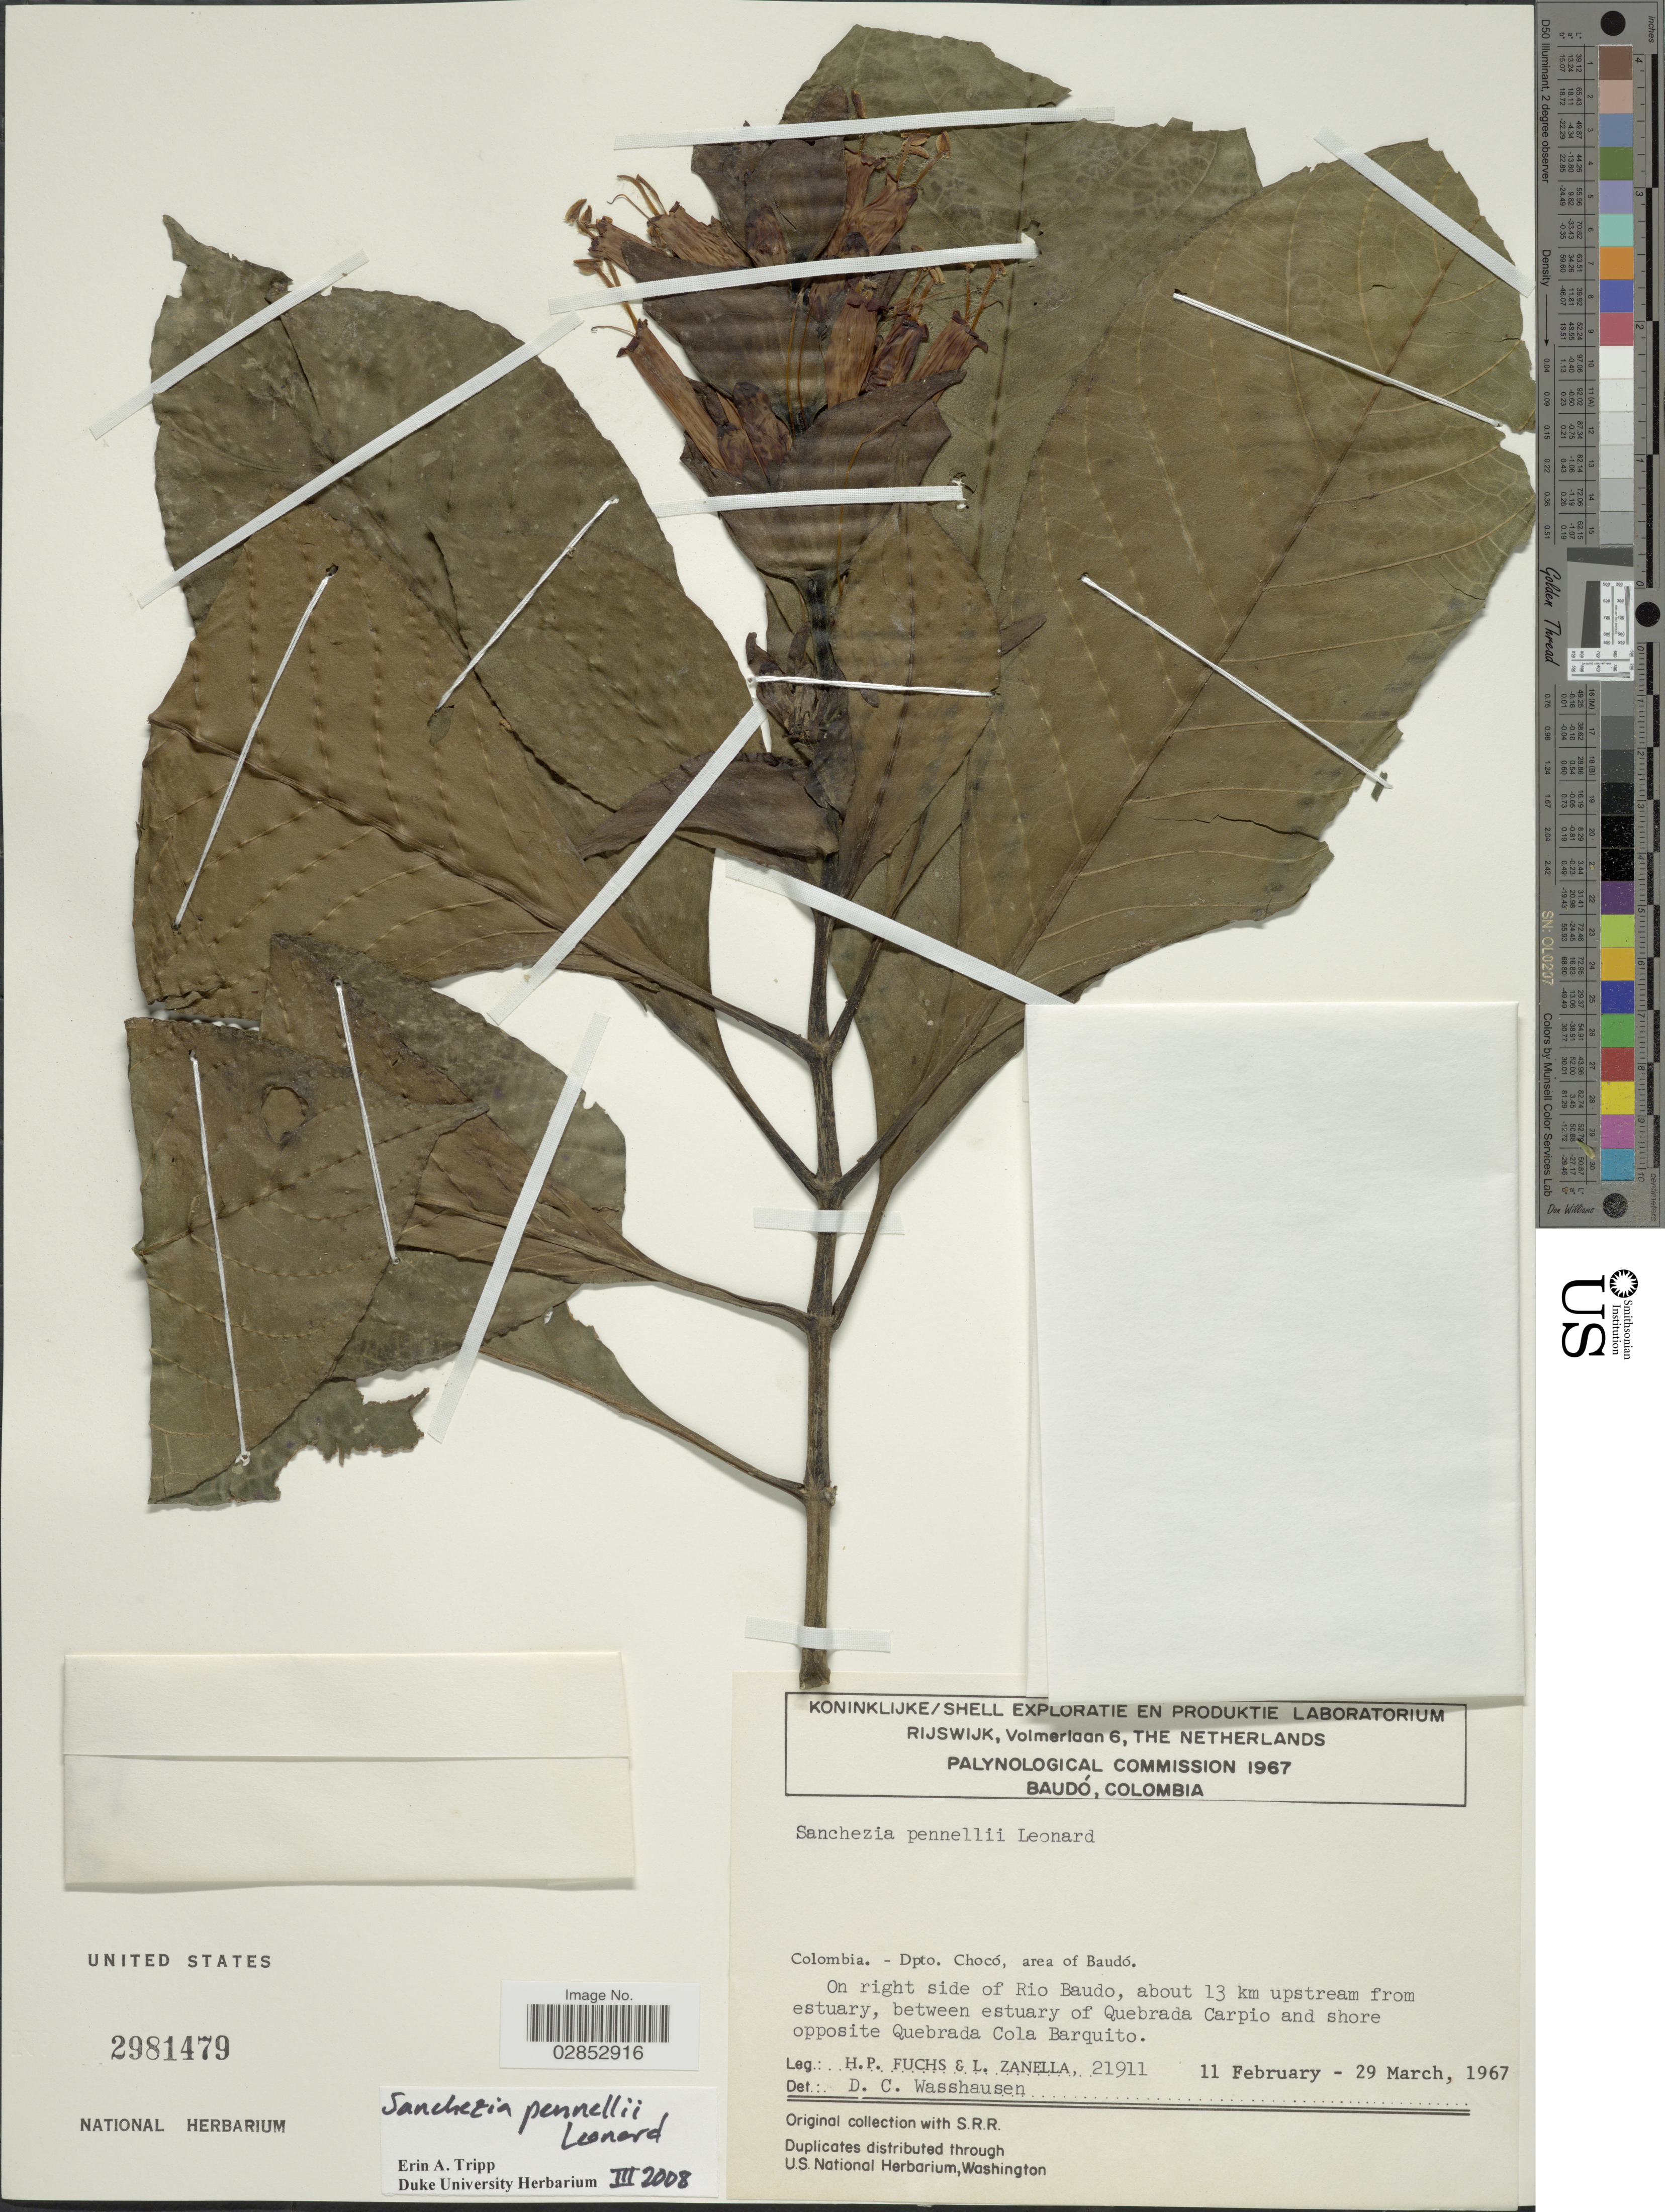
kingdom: Plantae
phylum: Tracheophyta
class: Magnoliopsida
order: Lamiales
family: Acanthaceae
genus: Sanchezia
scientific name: Sanchezia macrocnemis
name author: (Nees) Wassh.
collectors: H. P. Fuchs & L. Zanella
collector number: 21911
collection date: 1967-02-11/1967-03-29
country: Colombia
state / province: Chocó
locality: Dpto. Chocó, area of Baudó. On right side of Rio Baudo, about 13 km upstream from estuary, between estuary of Quebrada Carpio and shore opposite Quebrada Cola Barquito.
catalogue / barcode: US 2981479